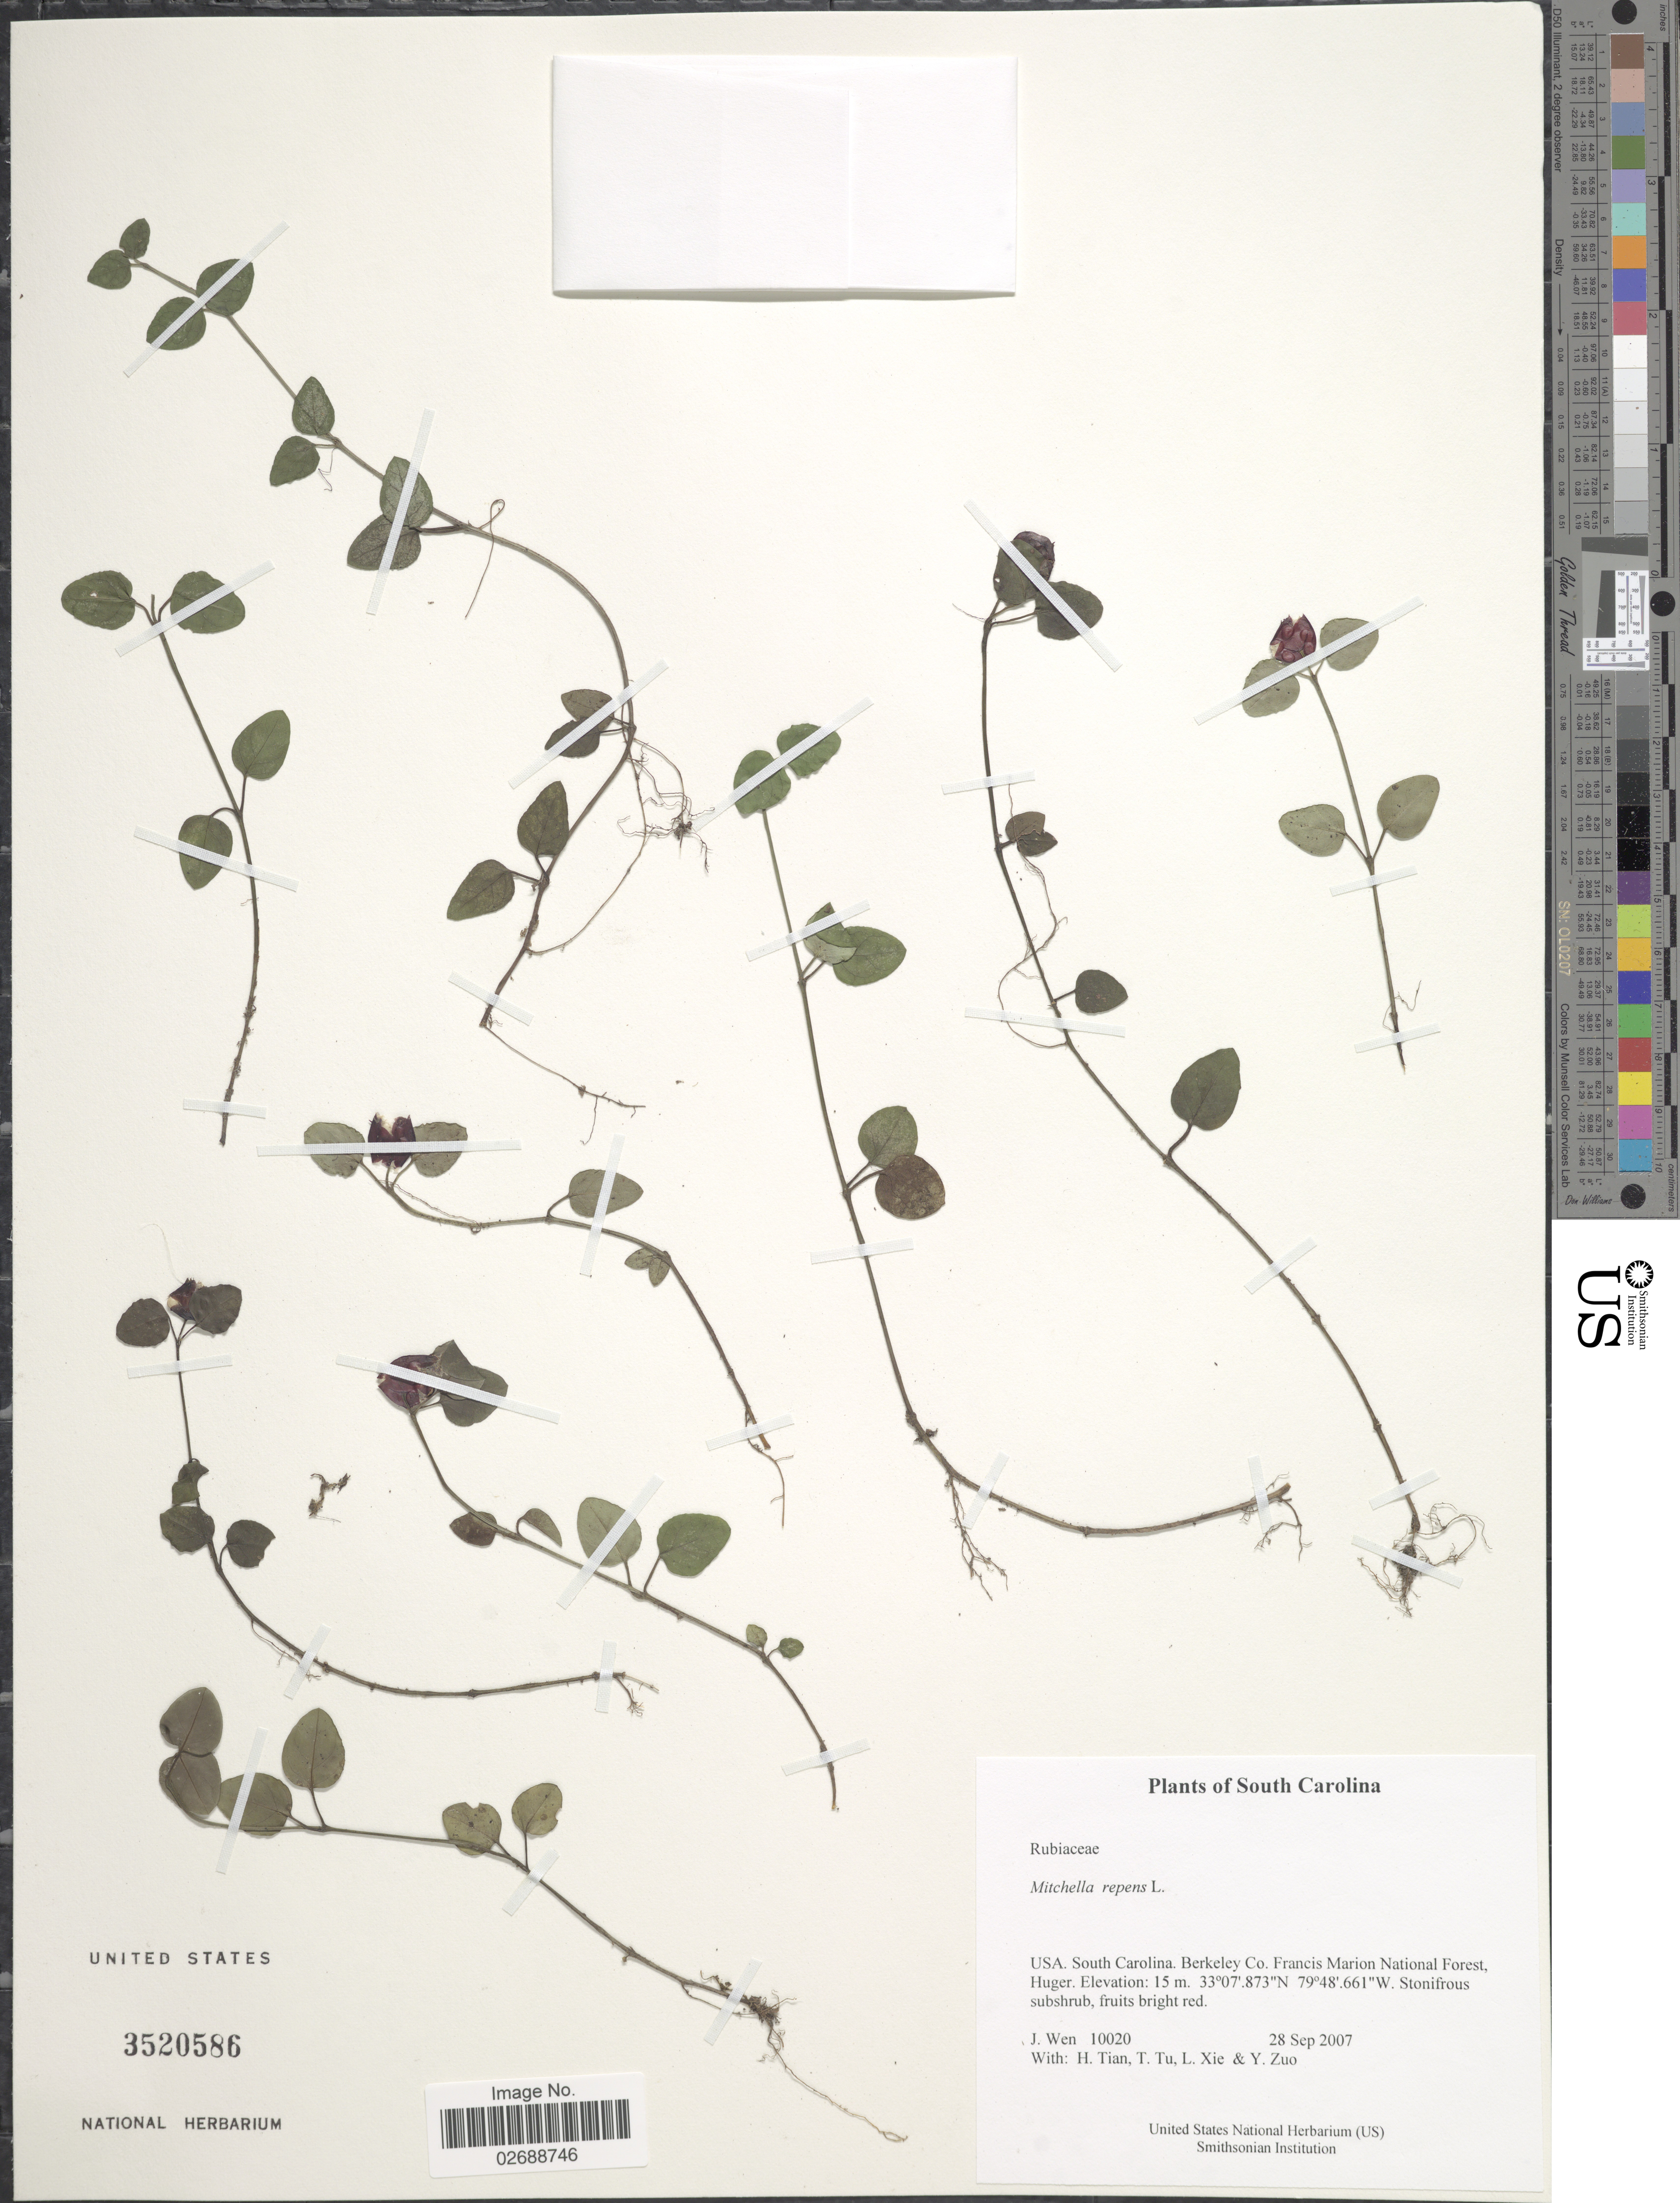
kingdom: Plantae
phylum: Tracheophyta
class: Magnoliopsida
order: Gentianales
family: Rubiaceae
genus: Mitchella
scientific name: Mitchella repens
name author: L.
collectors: J. Wen, H. Tian, T. Tu, L. Xie & Y. Zuo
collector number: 10020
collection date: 2007-09-28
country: United States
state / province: South Carolina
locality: Berkeley Co. Francis Marion National Forest, Huger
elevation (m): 15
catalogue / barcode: US 3520586